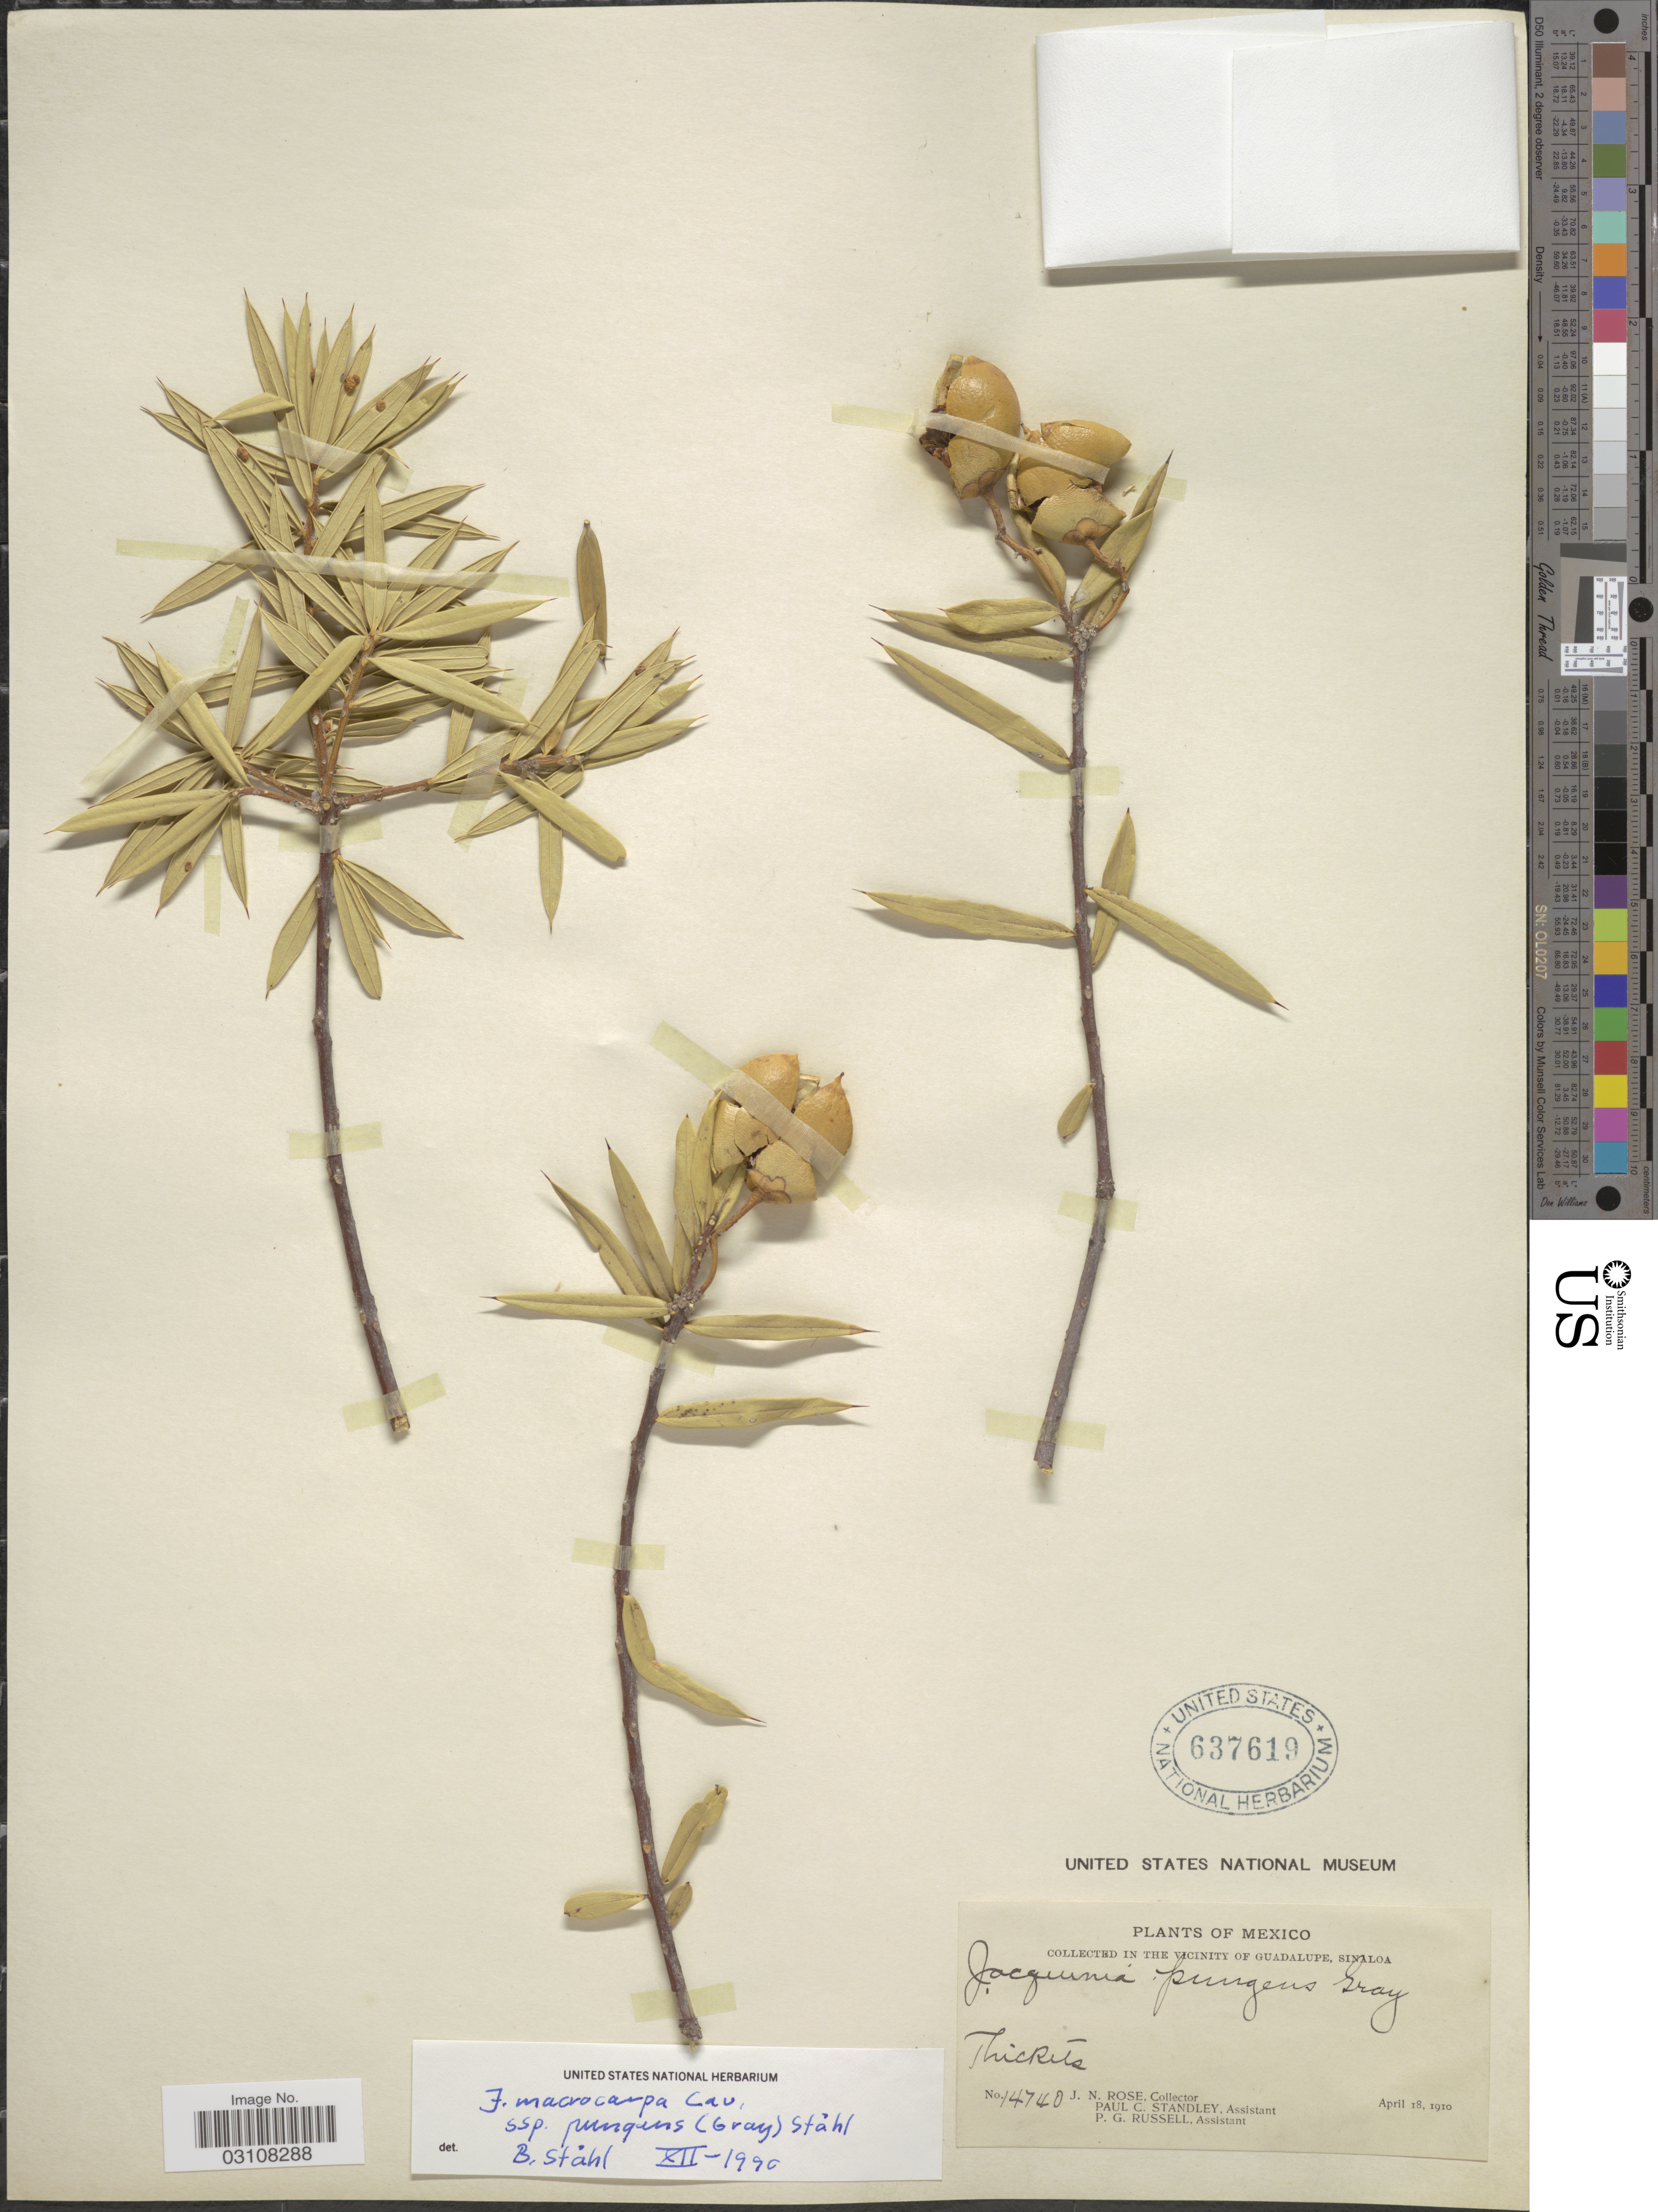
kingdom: Plantae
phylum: Tracheophyta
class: Magnoliopsida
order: Ericales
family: Primulaceae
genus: Jacquinia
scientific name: Jacquinia macrocarpa subsp. pungens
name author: Cav.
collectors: J. N. Rose, P. C. Standley & P. G. Russell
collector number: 14740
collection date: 1910-04-18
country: Mexico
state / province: Sinaloa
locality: In the Vicinity of Guadalupe.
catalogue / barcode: US 637619